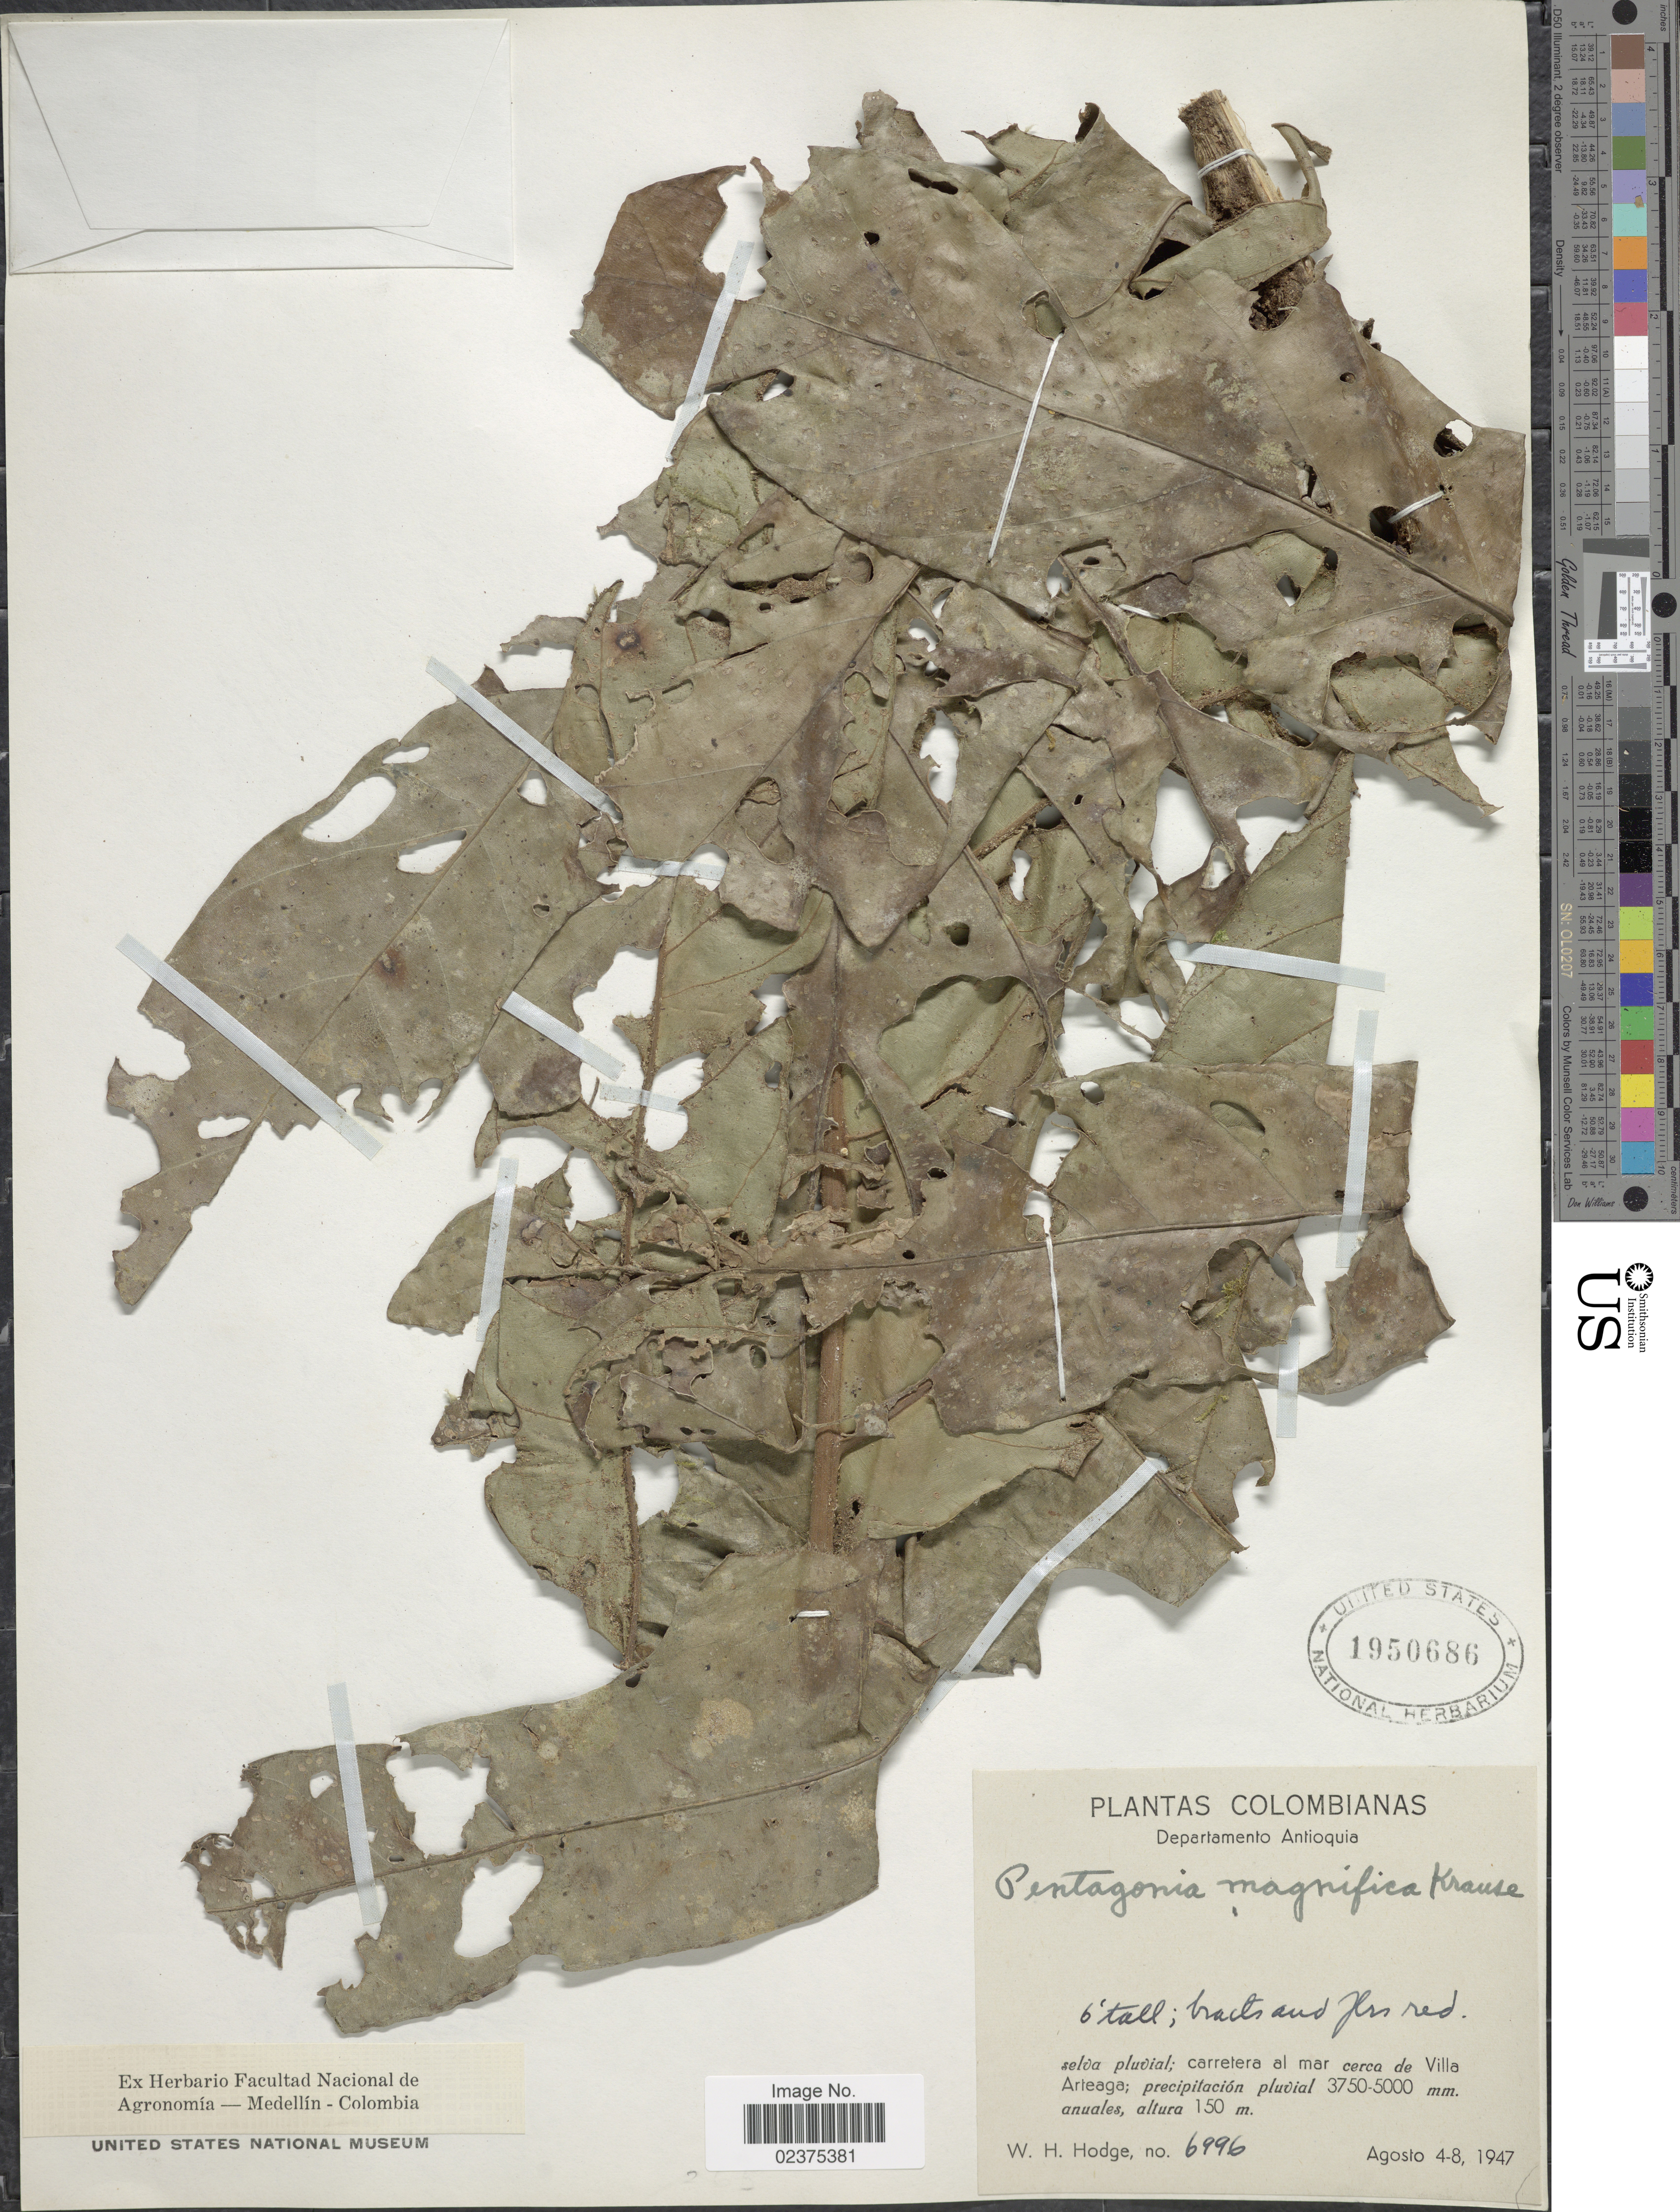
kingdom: Plantae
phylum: Tracheophyta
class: Magnoliopsida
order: Gentianales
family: Rubiaceae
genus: Pentagonia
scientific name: Pentagonia magnifica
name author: K. Krause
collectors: W. Hodge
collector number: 6996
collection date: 1947-08-04/1947-08-08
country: Colombia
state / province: Antioquia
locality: Departamento Antioquia, carretera al mar cerca de Villa Arteaga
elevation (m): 150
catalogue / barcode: US 1950686